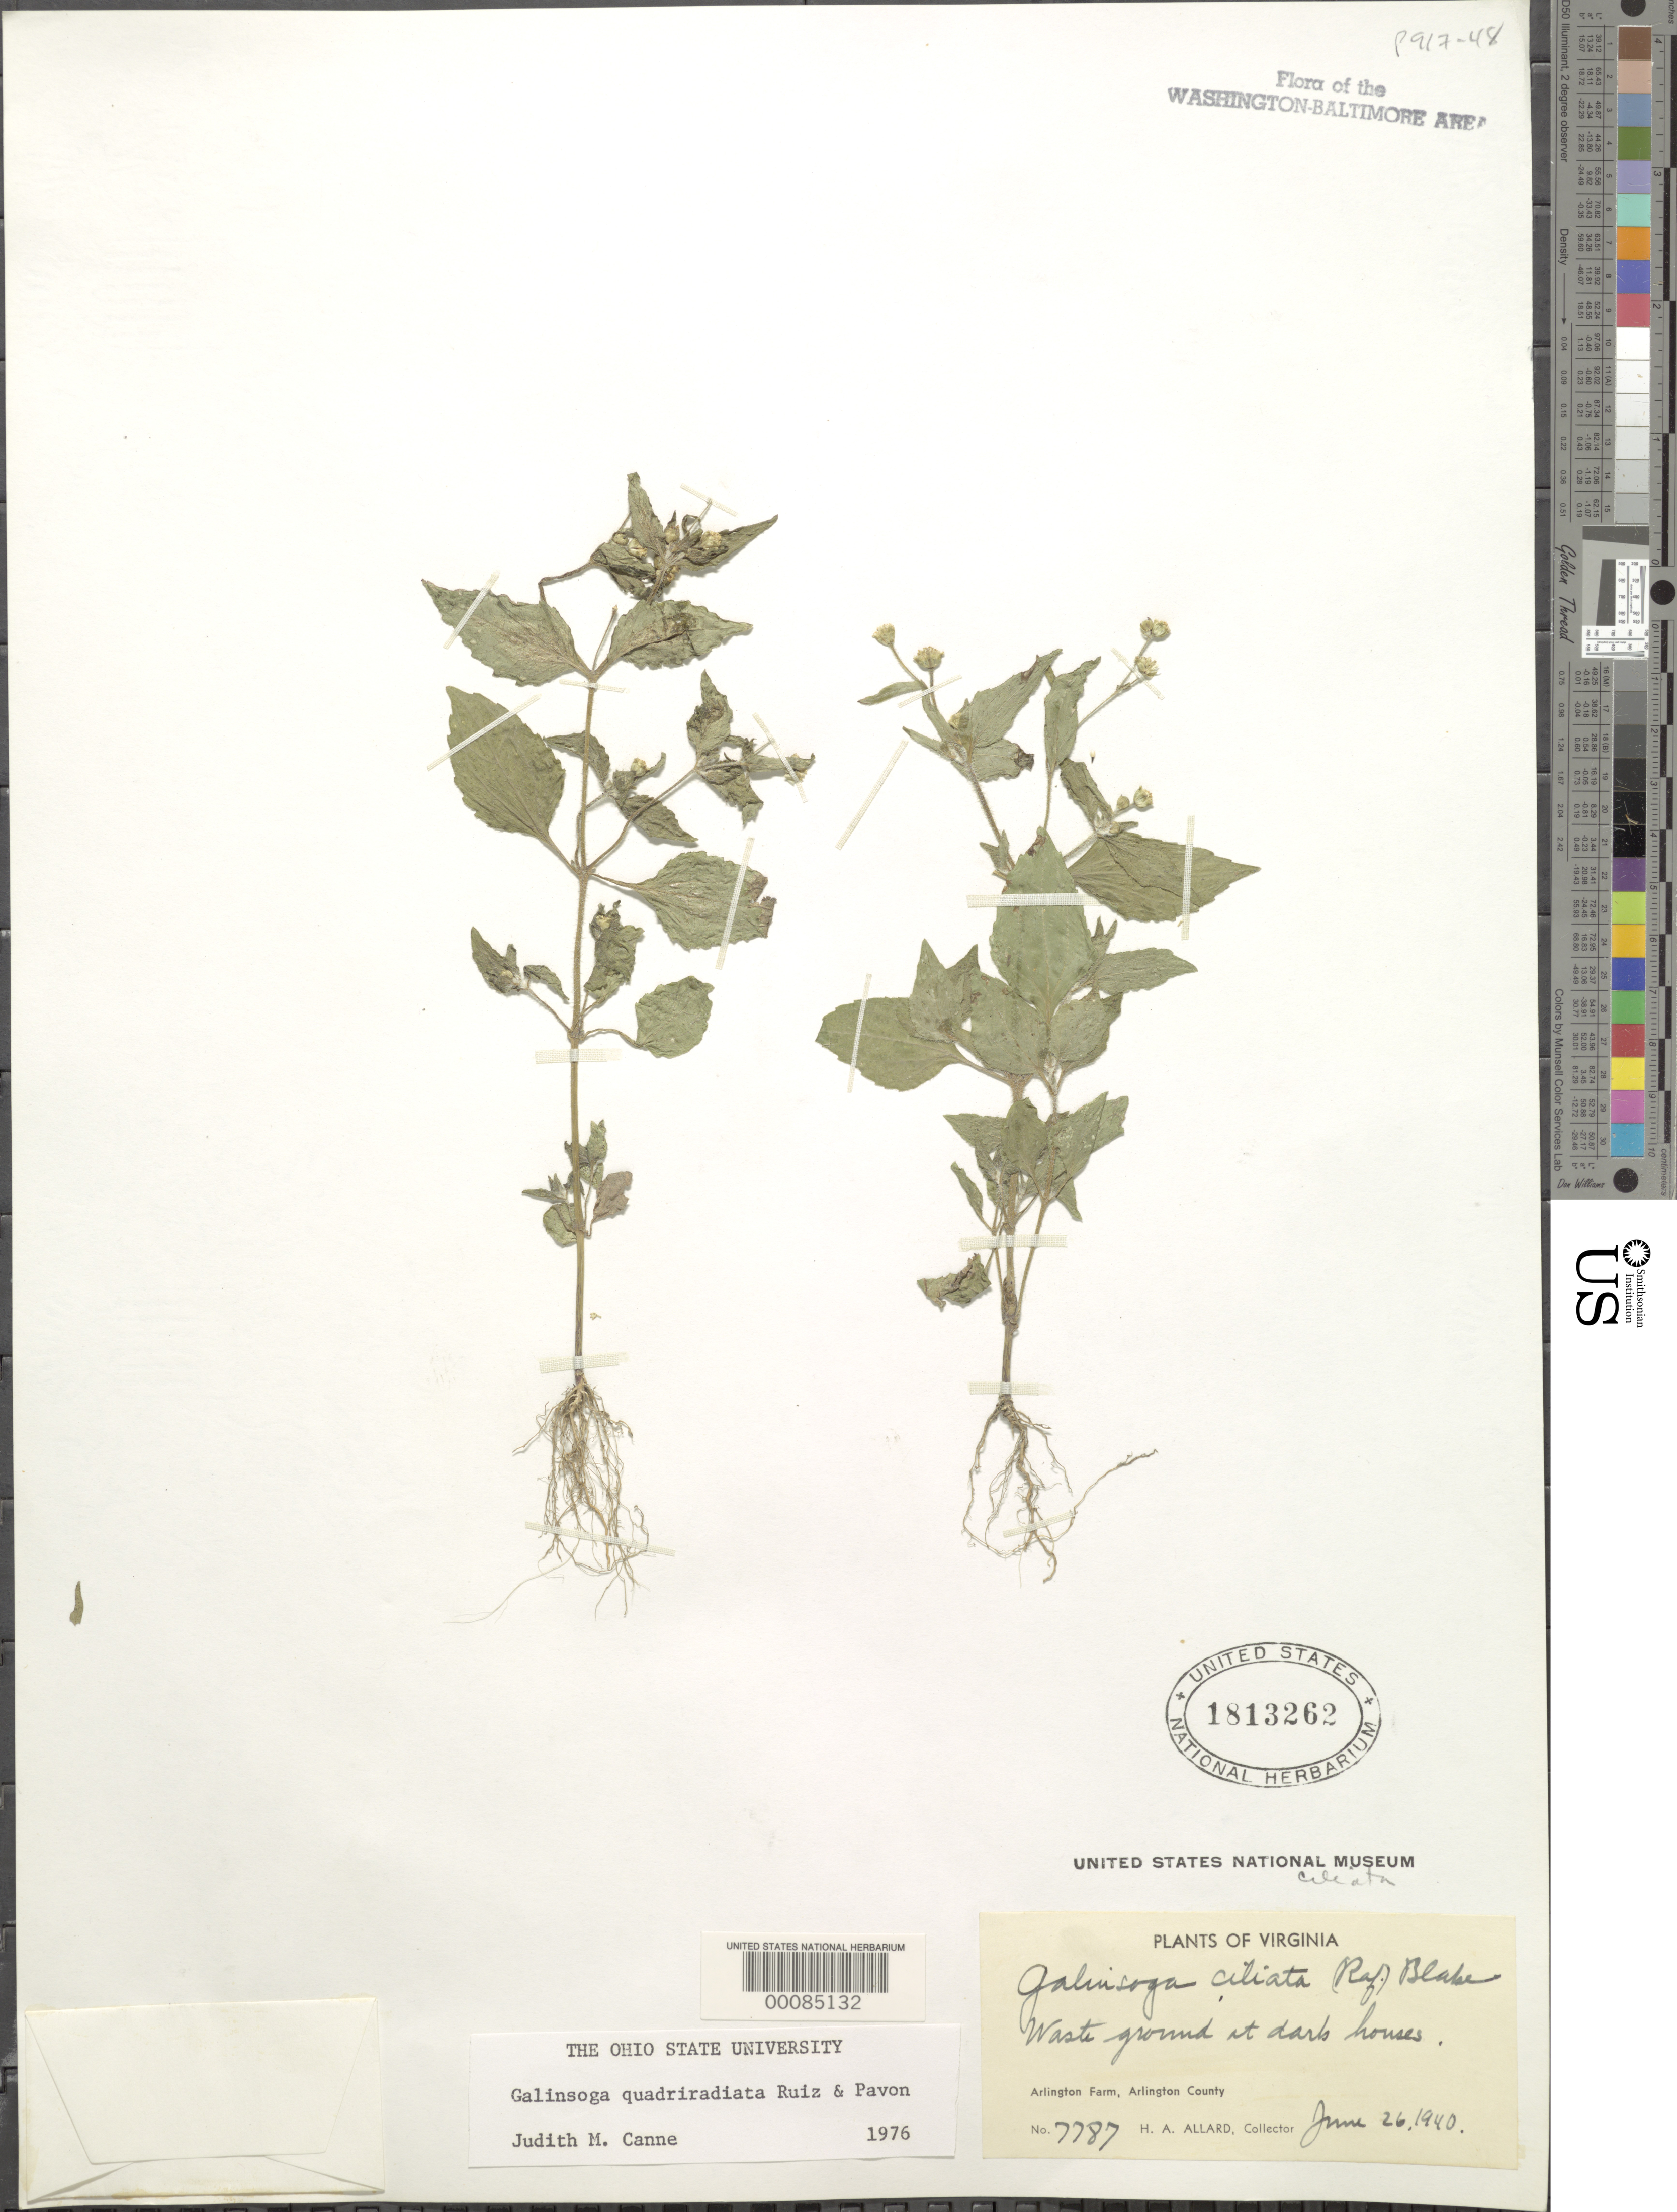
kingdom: Plantae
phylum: Tracheophyta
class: Magnoliopsida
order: Asterales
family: Asteraceae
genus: Galinsoga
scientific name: Galinsoga quadriradiata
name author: Ruiz & Pav.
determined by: Canne-Hilliker, J. M.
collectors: H. A. Allard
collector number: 7787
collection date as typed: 26 Jun 1940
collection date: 1940-06-26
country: United States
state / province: Virginia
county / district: Arlington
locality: Arlington Farm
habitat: Waste ground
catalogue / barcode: US 1813262